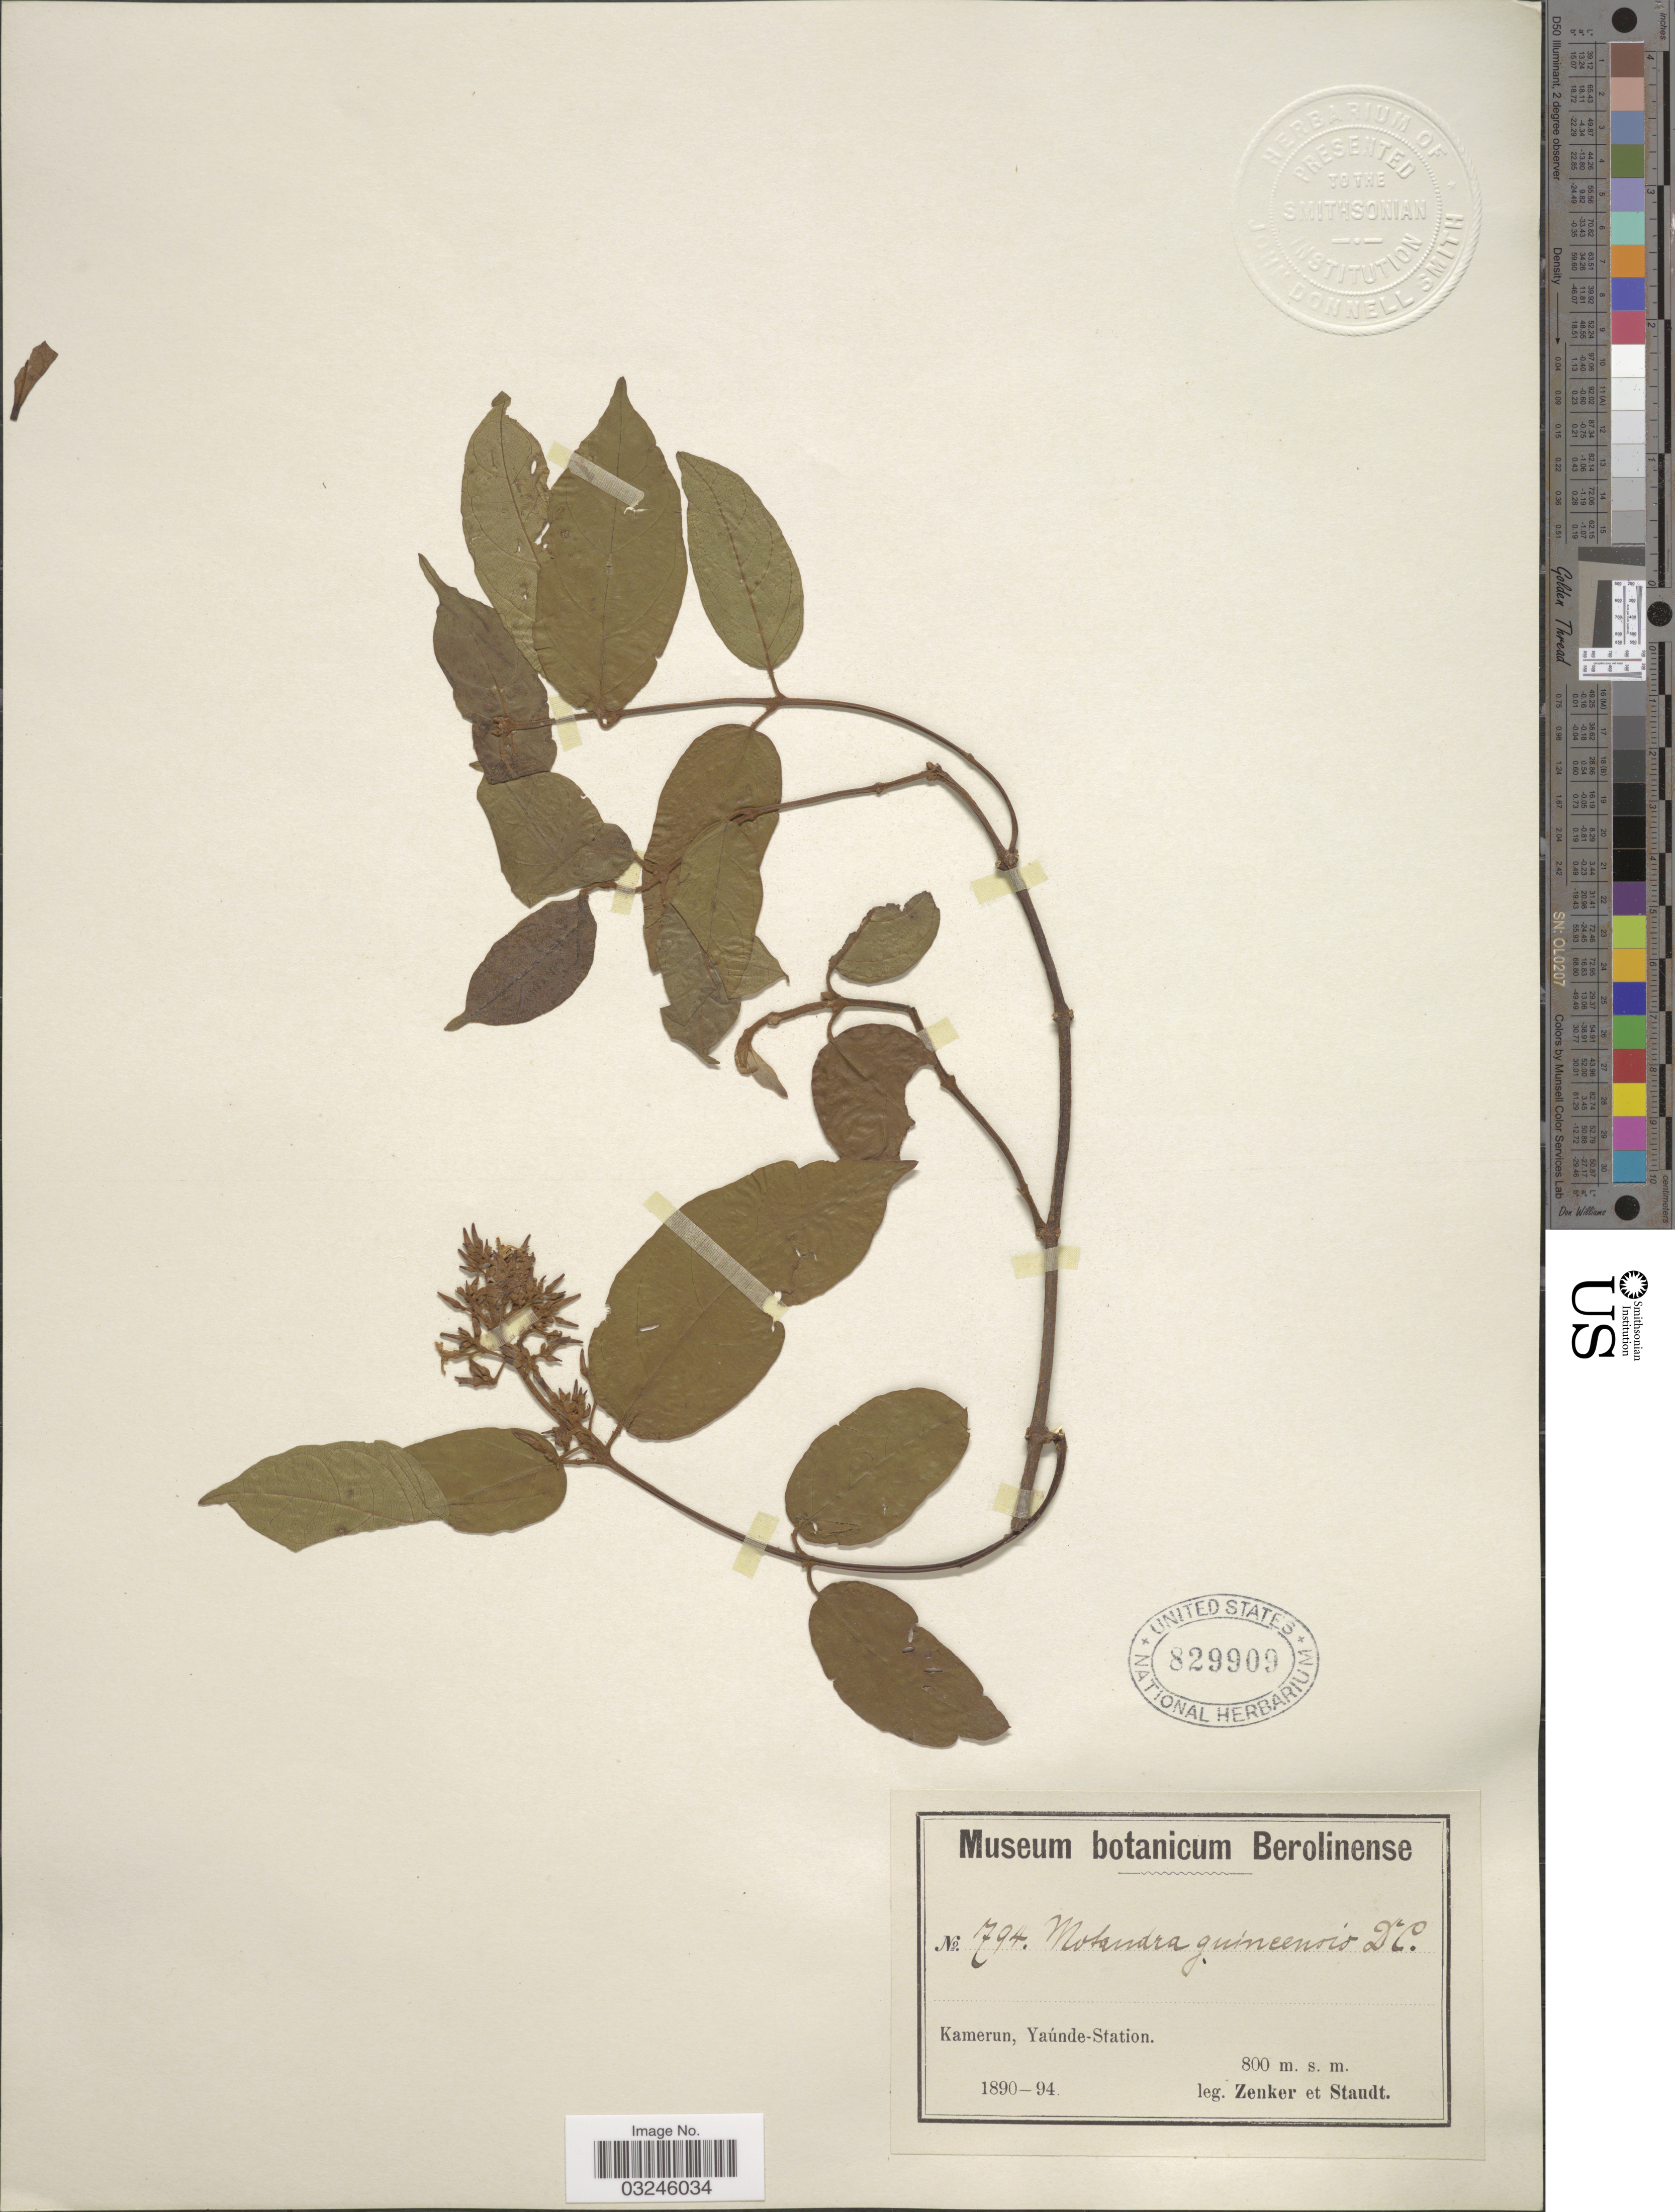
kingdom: Plantae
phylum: Tracheophyta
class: Magnoliopsida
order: Gentianales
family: Apocynaceae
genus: Motandra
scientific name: Motandra guineensis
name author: (Thonn.) A. DC.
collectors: Zenker, -- & -. Staudt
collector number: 794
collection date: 1890/1894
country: Cameroon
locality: Yaúnde-Station.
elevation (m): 800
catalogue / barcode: US 829909